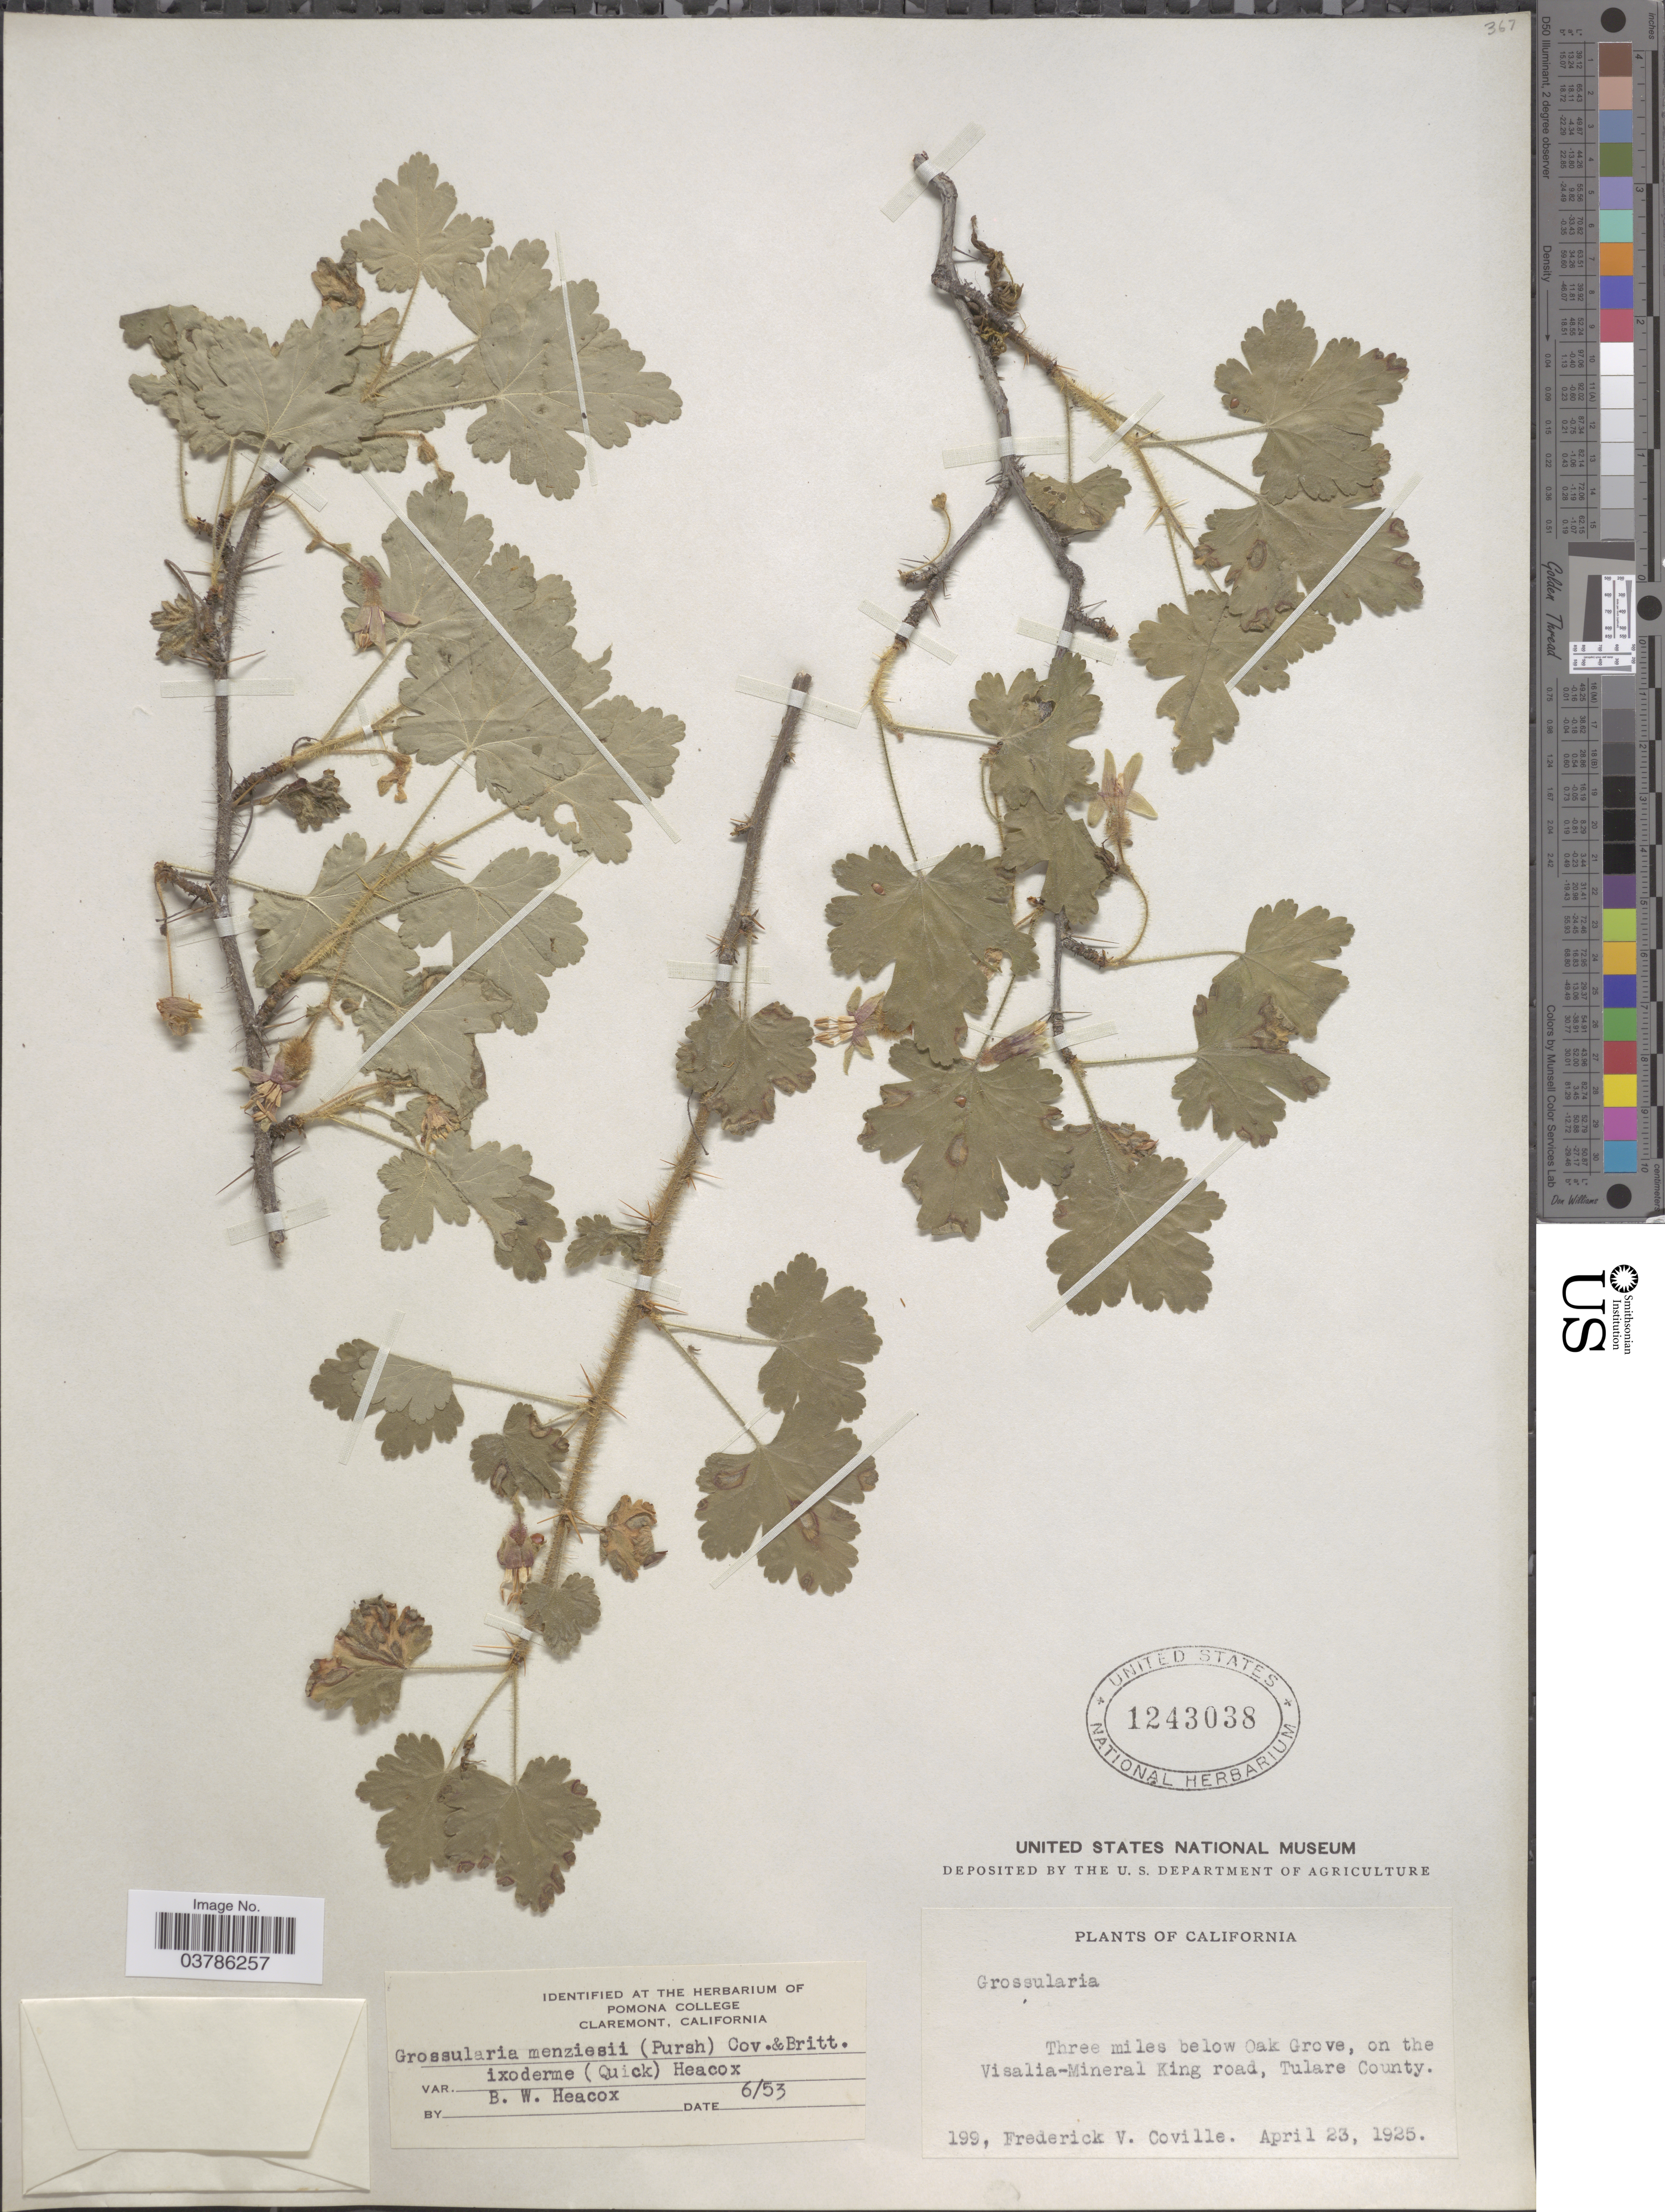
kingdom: Plantae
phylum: Tracheophyta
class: Magnoliopsida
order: Saxifragales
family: Grossulariaceae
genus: Ribes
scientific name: Ribes menziesii var. ixoderme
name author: Quick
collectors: F. V. Coville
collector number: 199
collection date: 1925-04-23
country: United States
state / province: California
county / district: Tulare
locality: Three miles below Oak Grove, on the Visalia-Mineral King road, Tulare County.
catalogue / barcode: US 1243038